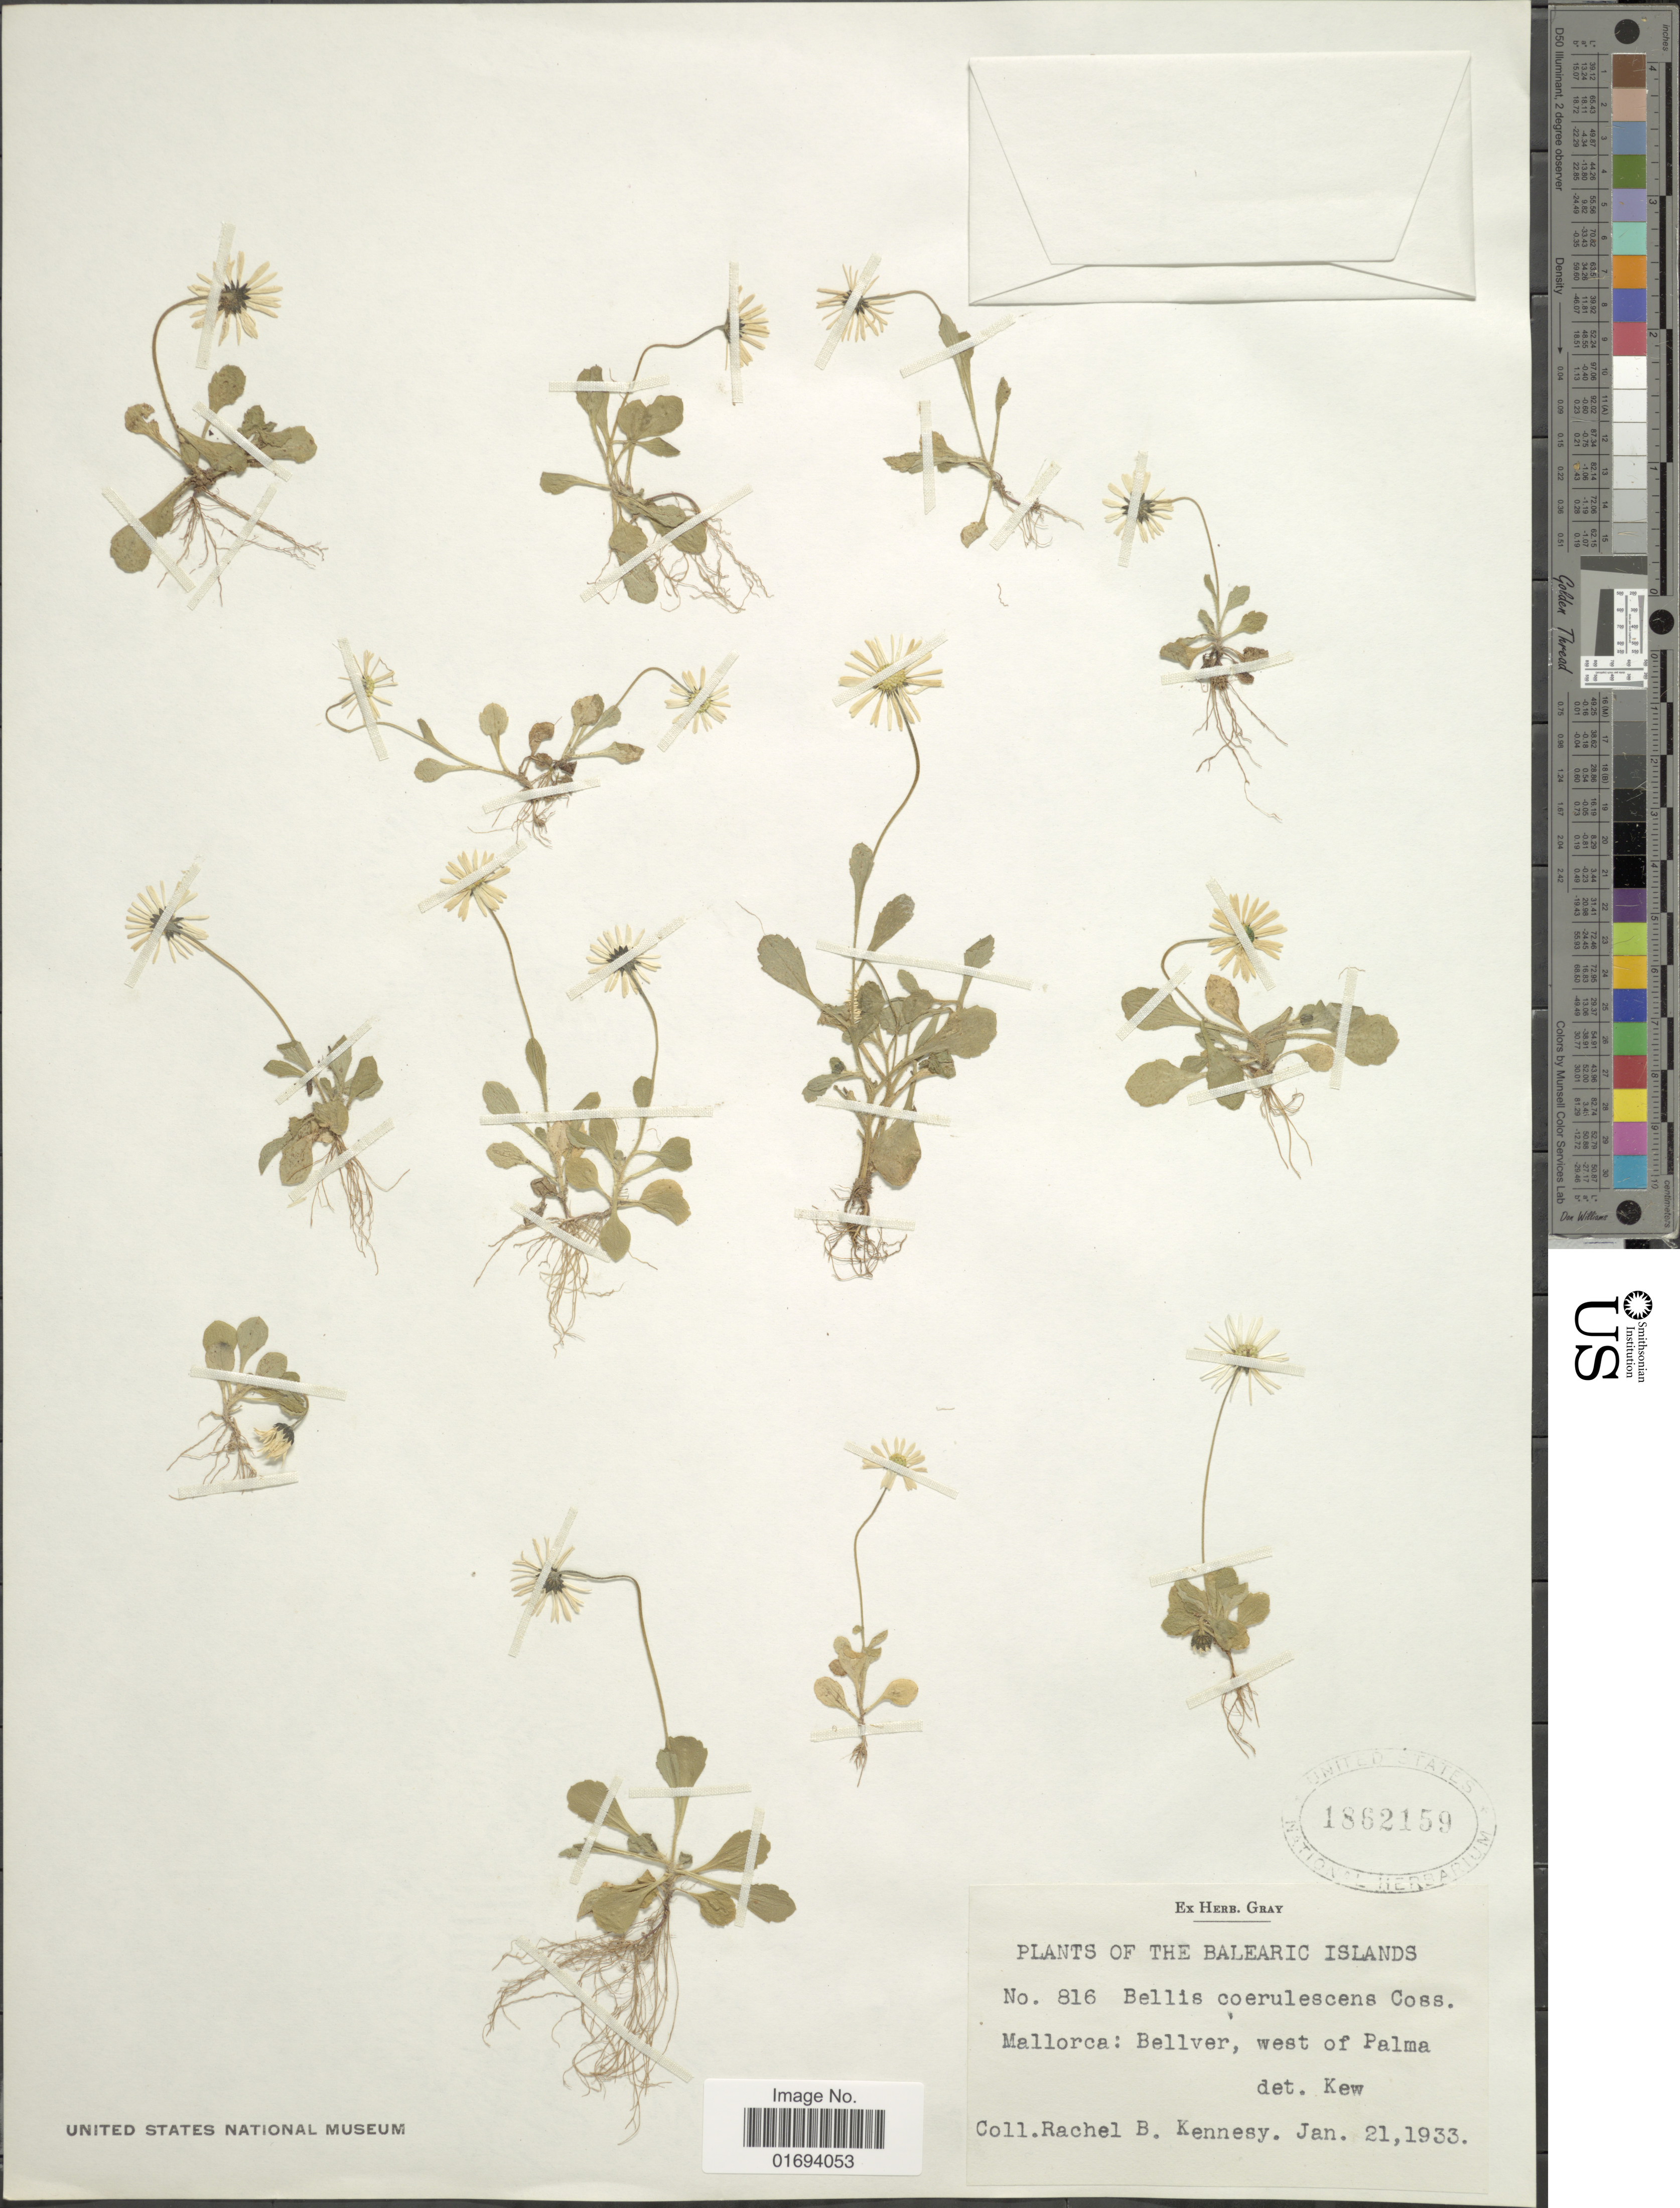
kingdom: Plantae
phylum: Tracheophyta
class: Magnoliopsida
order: Asterales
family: Asteraceae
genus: Bellis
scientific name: Bellis caerulescens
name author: (Coss.) Coss. ex Ball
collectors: R. Kennesy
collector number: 816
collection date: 1933-01-21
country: Spain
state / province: Islas Baleares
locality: Balearic Islands. Mallorca: Bellver, west of Palma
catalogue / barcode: US 1862159